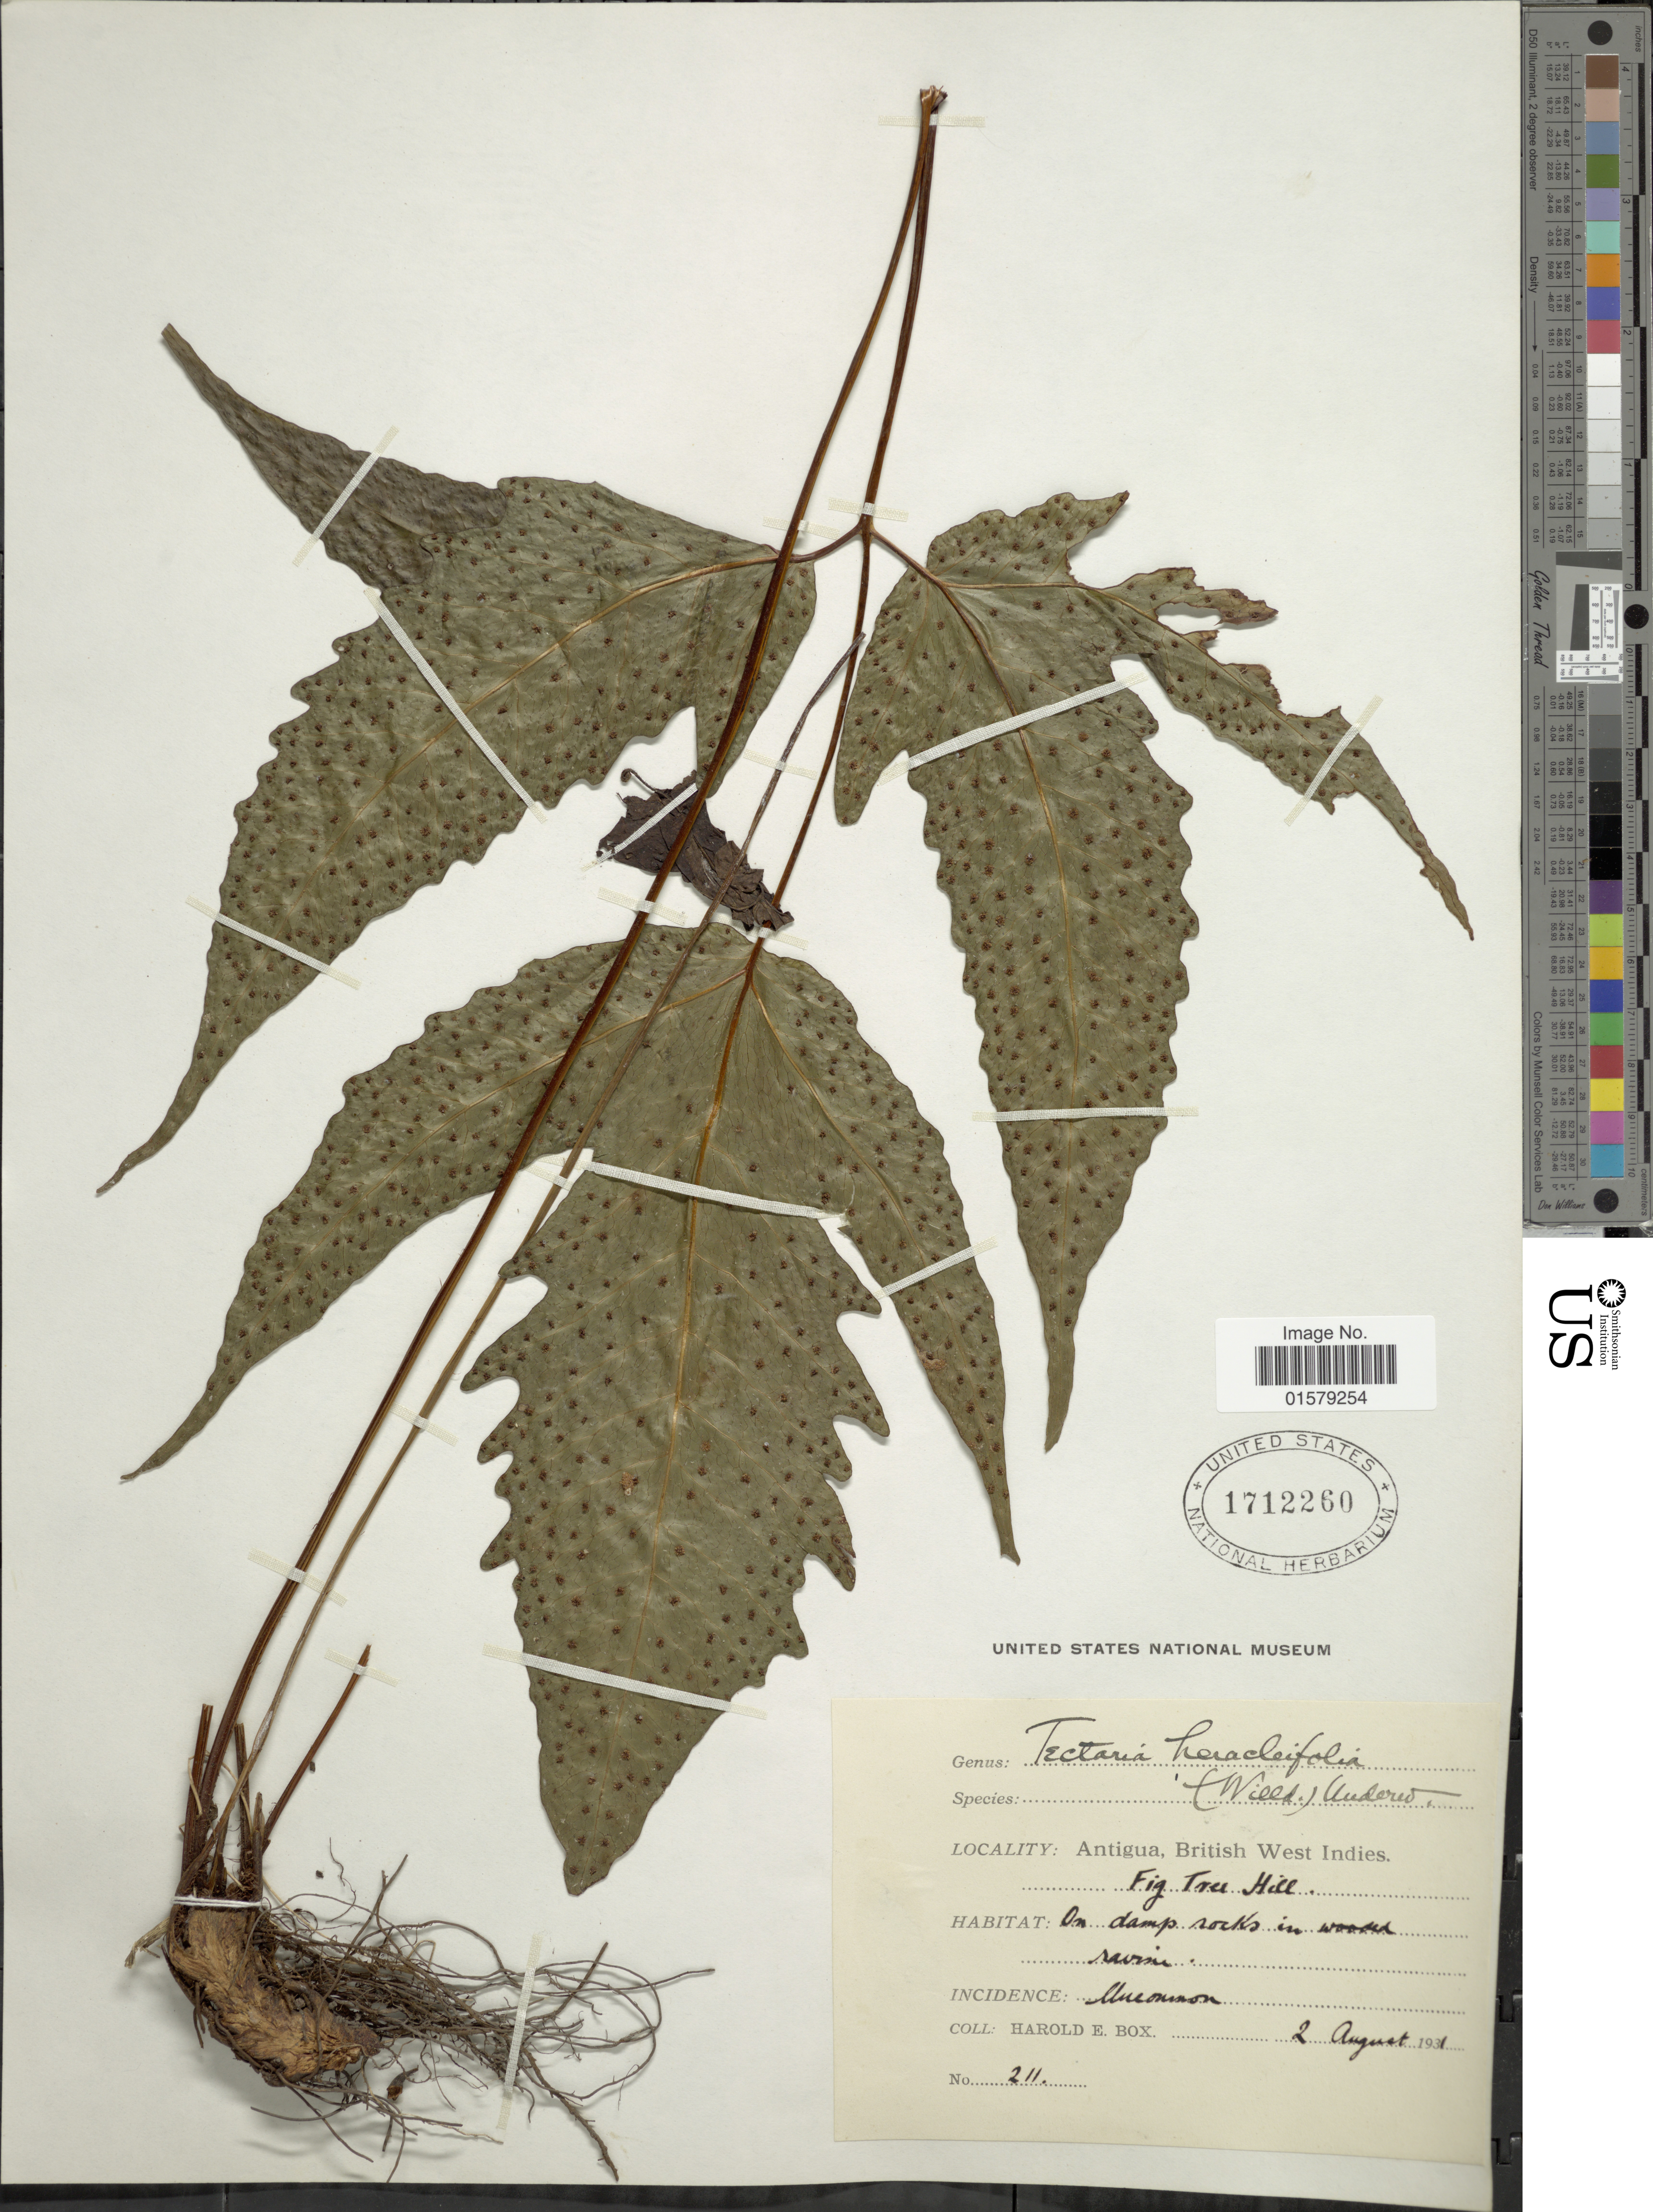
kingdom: Plantae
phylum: Tracheophyta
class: Polypodiopsida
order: Polypodiales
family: Tectariaceae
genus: Tectaria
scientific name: Tectaria heracleifolia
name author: (Willd.) Underw.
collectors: H. E. Box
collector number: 211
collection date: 1931-08-02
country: Antigua and Barbuda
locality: Antigua, British West Indies, Fig Tree Hill, on damp rocks in wooded ravine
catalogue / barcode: US 1712260